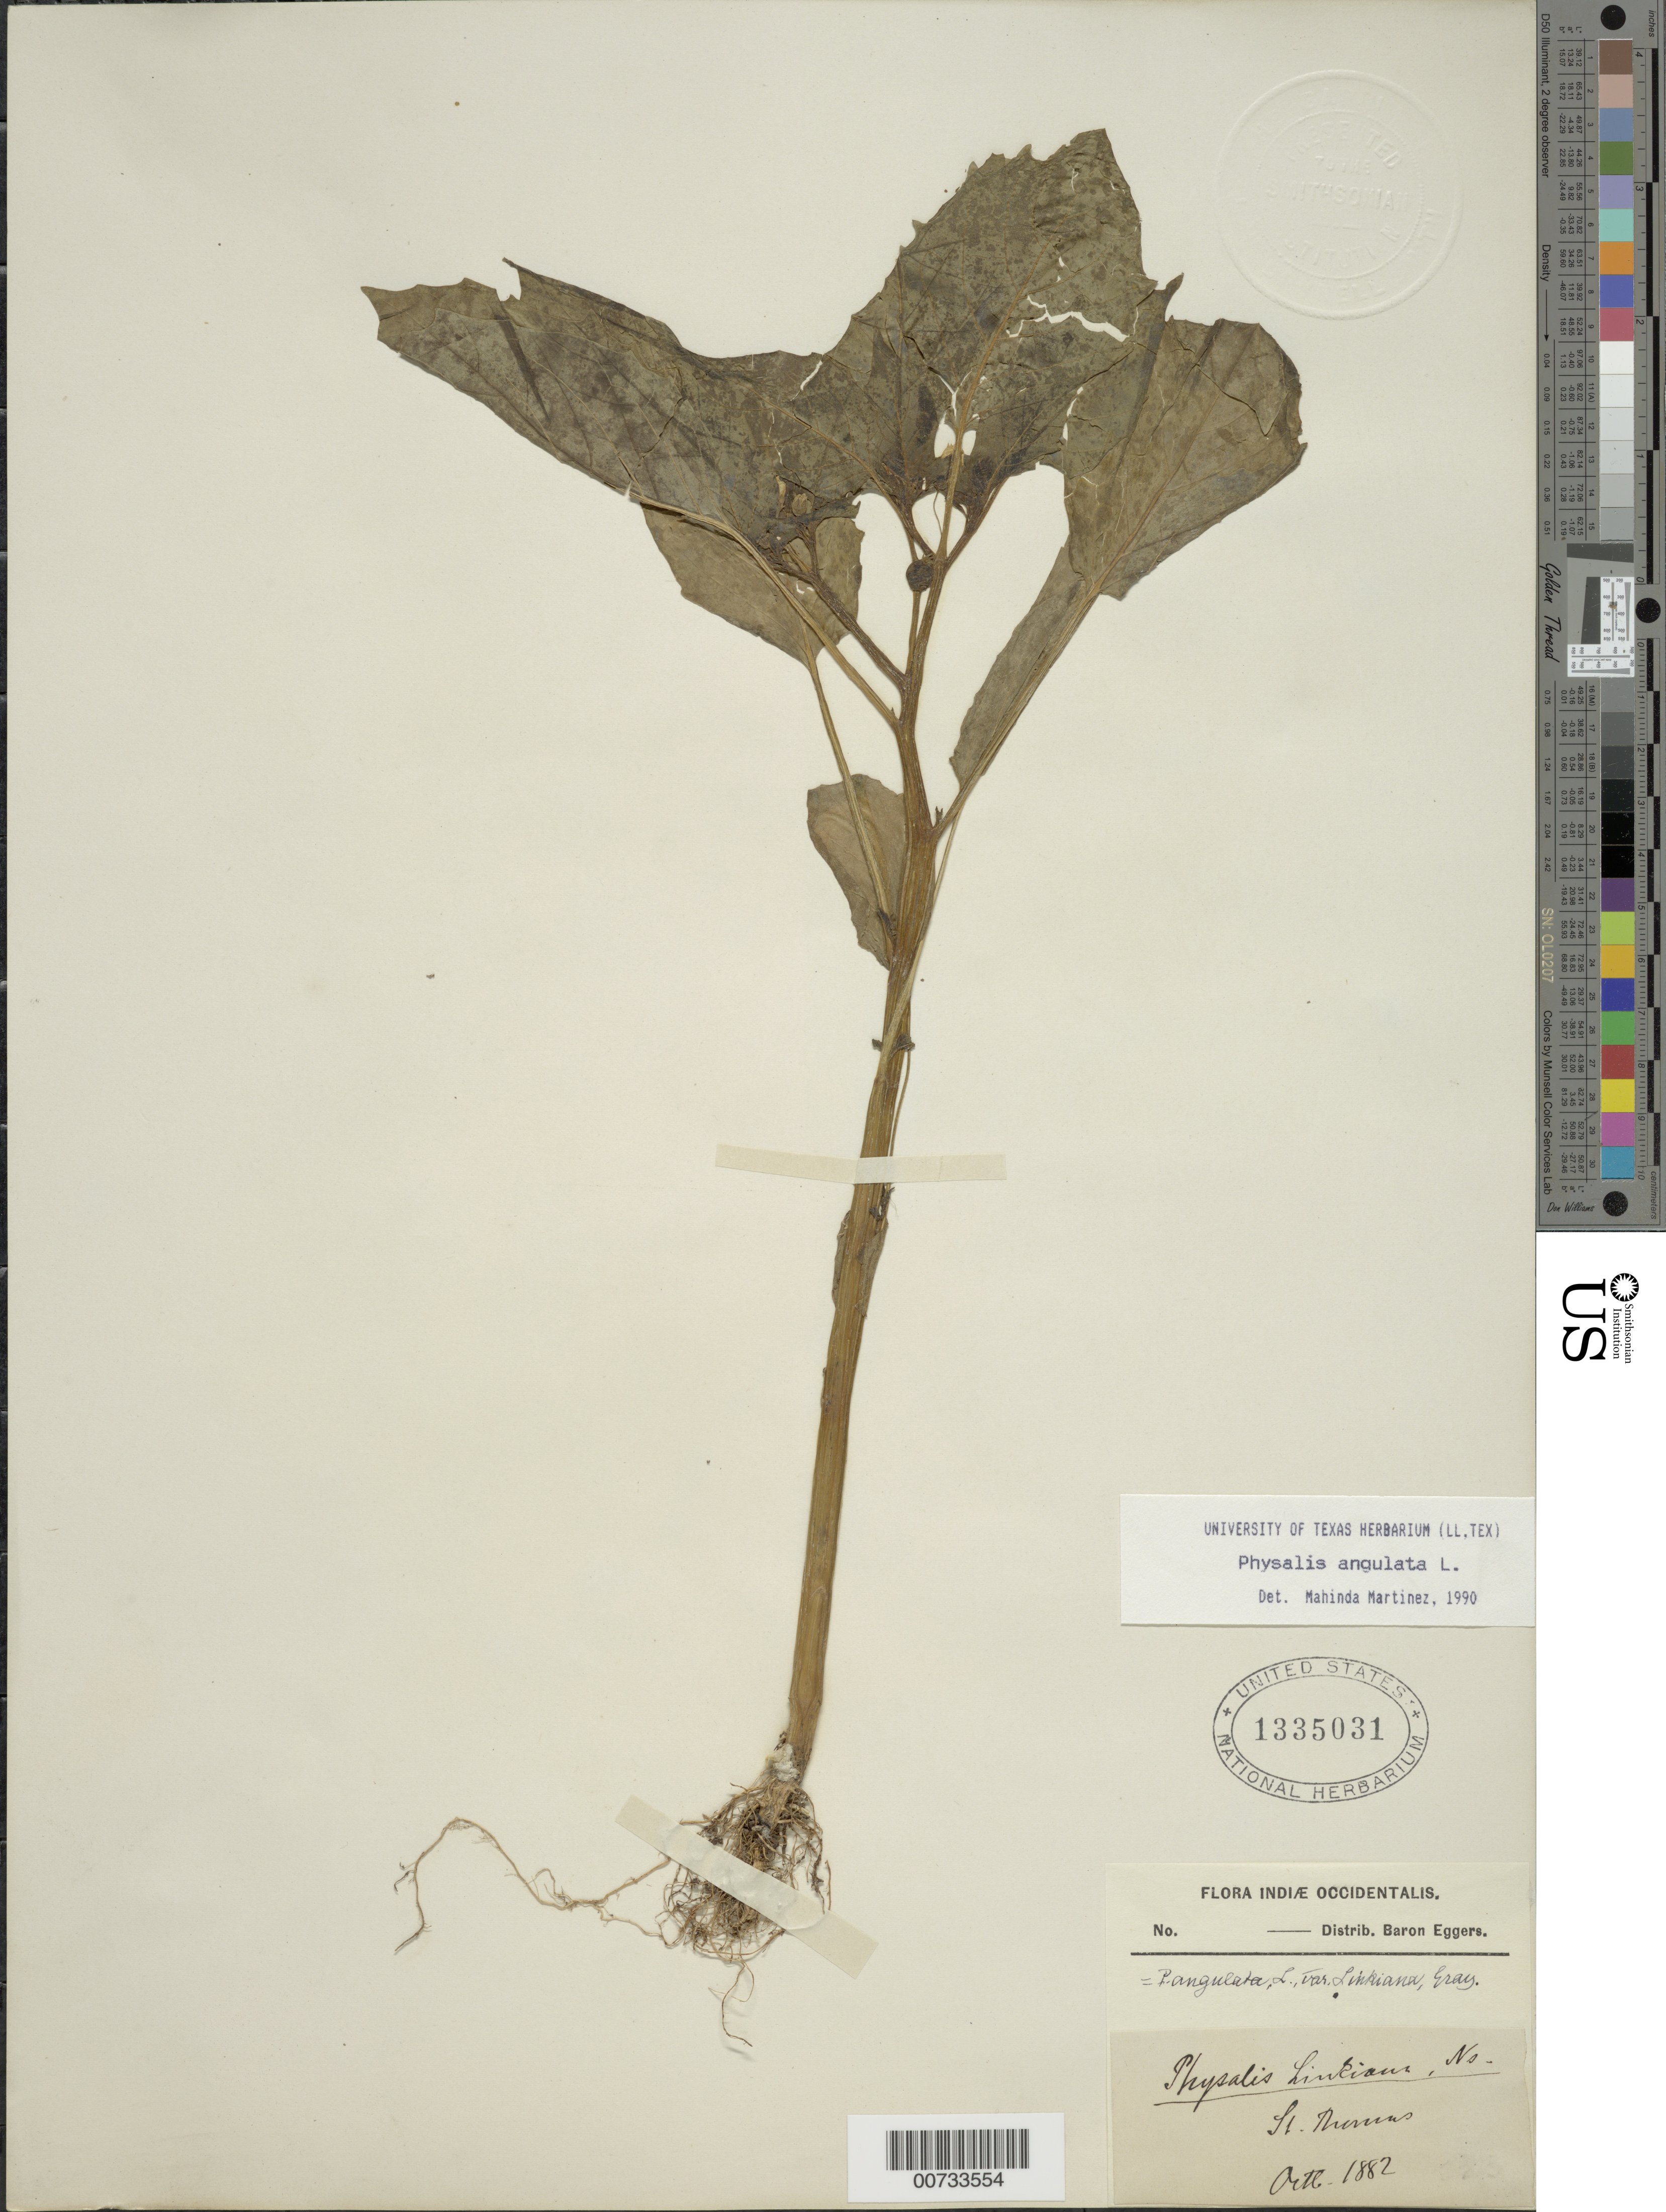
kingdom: Plantae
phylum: Tracheophyta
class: Magnoliopsida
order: Solanales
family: Solanaceae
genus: Physalis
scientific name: Physalis angulata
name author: L.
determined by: Martinez, M.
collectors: H. F. A. von Eggers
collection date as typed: Oct 1882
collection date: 1882-10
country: U.S. Virgin Islands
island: St. Thomas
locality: St. Thomas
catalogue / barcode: US 1335031